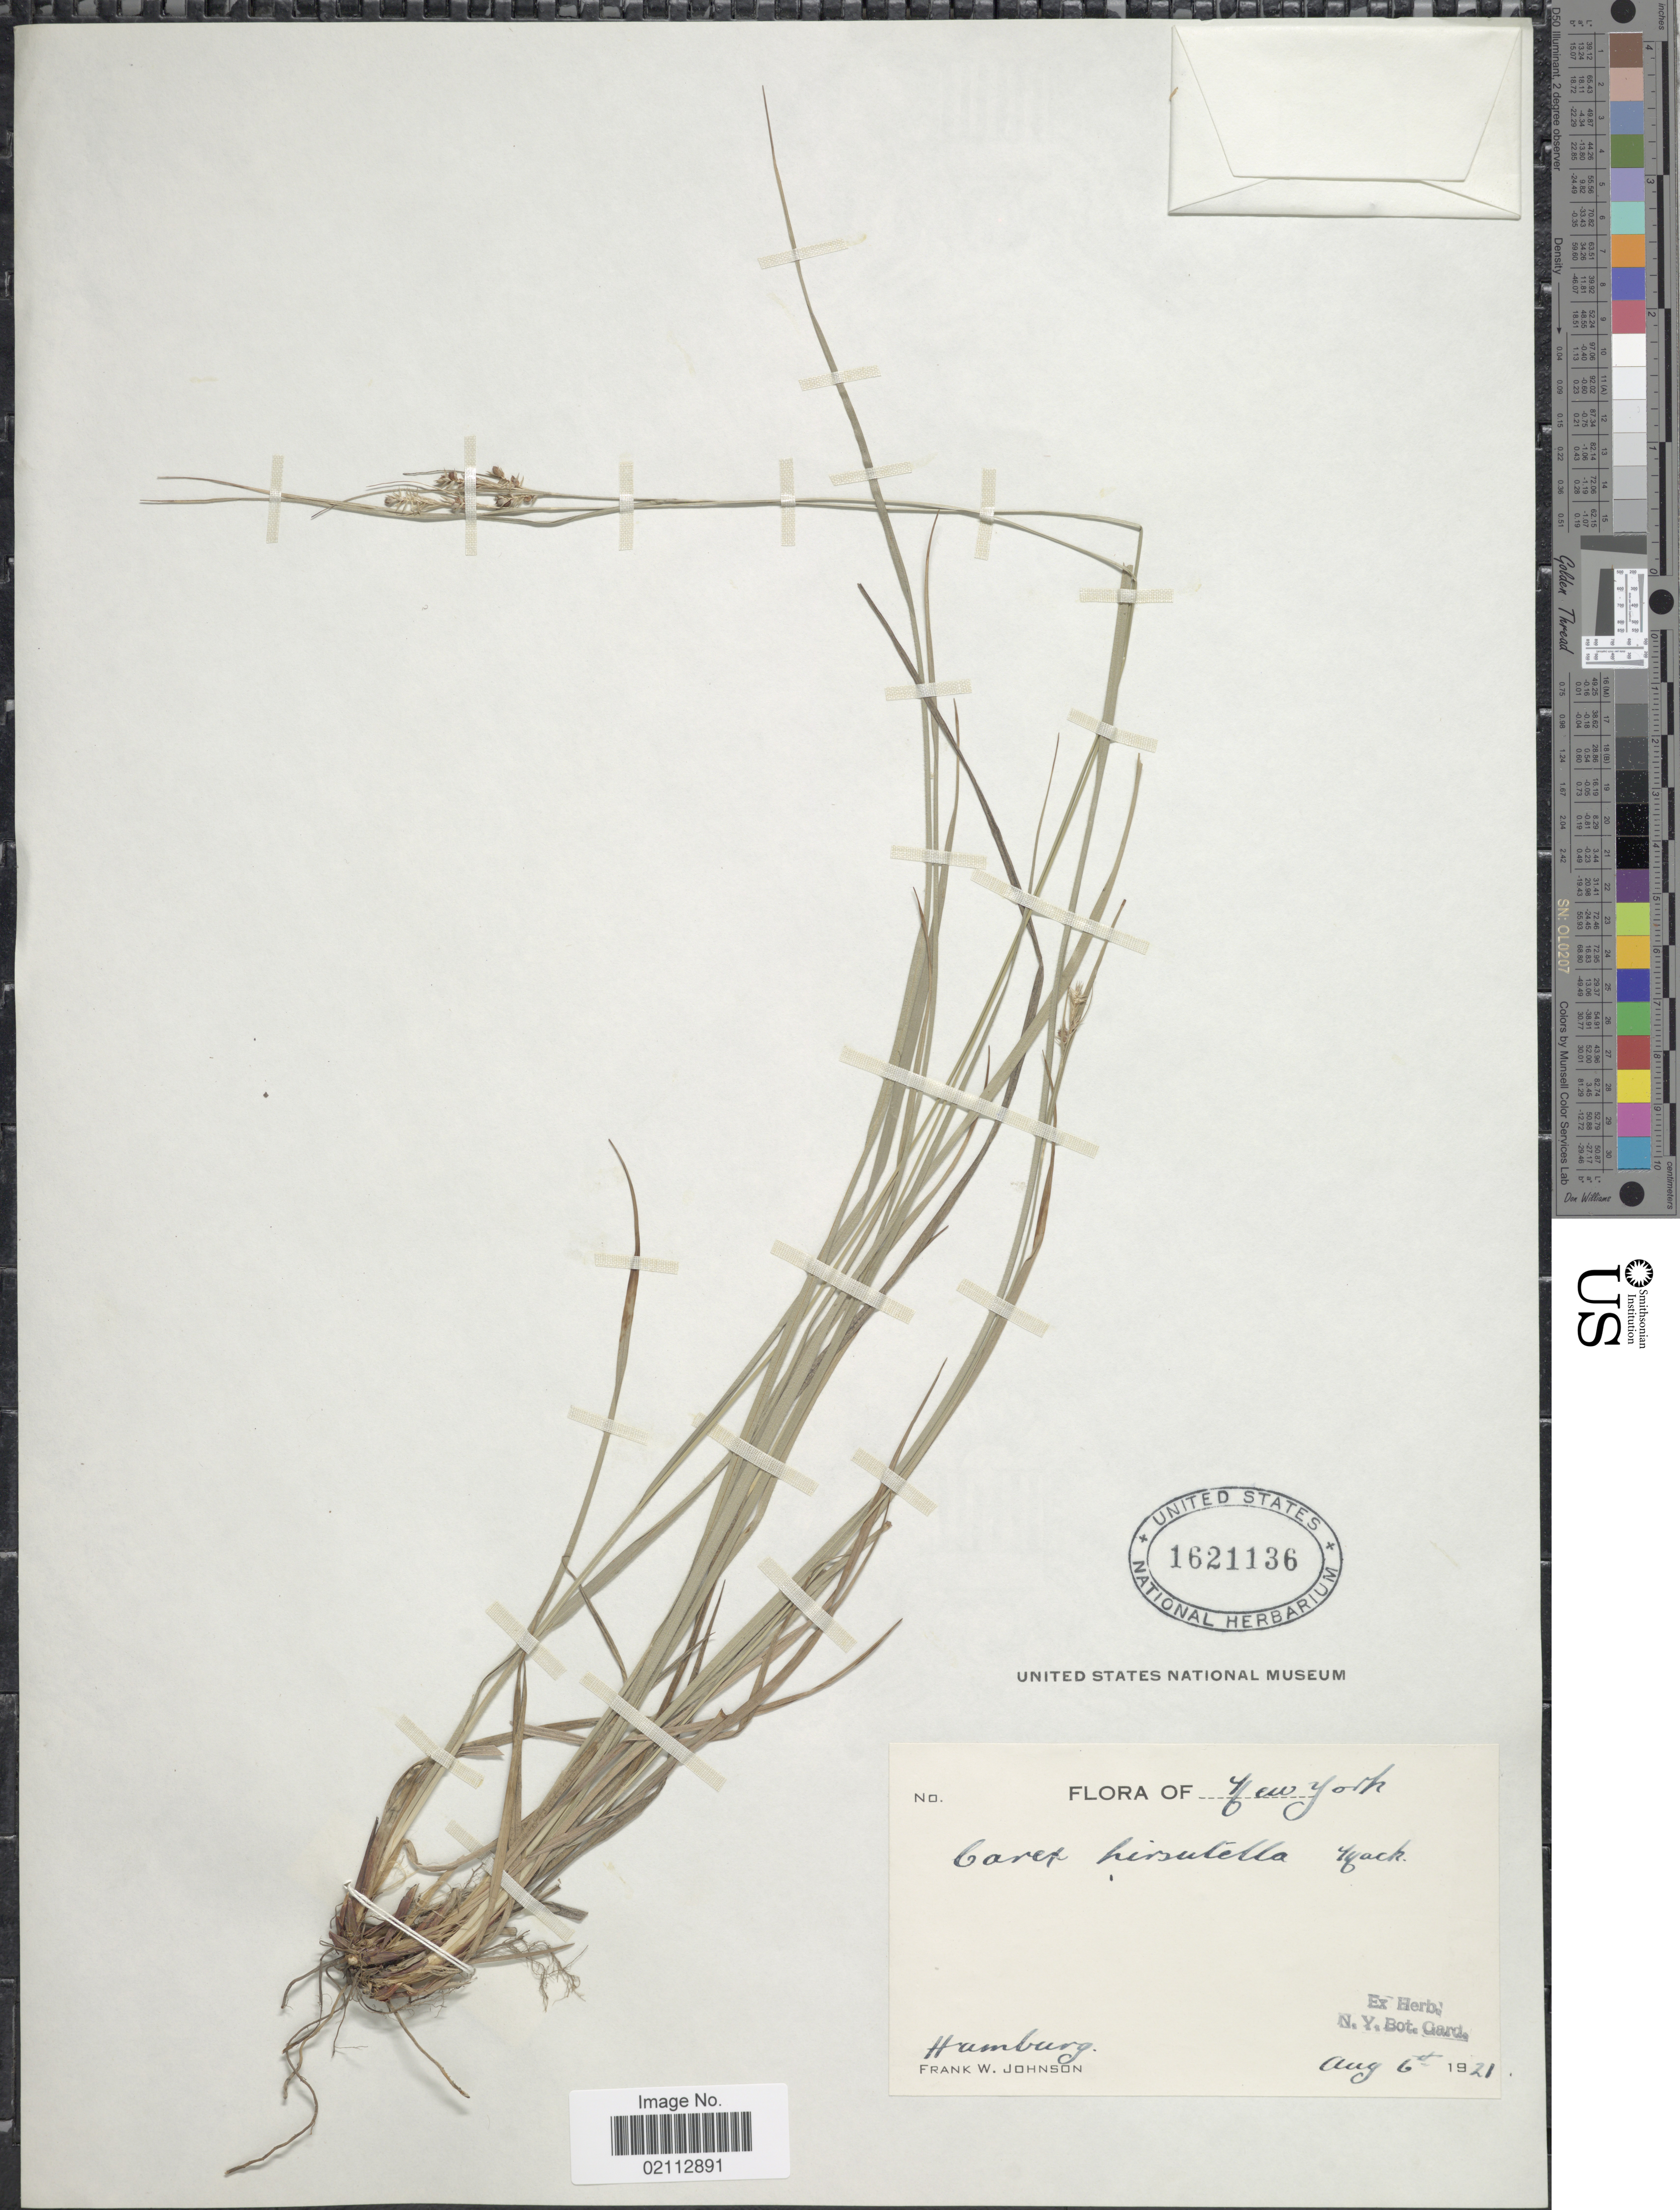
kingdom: Plantae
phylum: Tracheophyta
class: Liliopsida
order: Poales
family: Cyperaceae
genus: Carex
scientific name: Carex hirsutella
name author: Mack.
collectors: F. W. Johnson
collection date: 1921-08-06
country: United States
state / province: New York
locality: Hamburg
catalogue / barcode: US 1621136